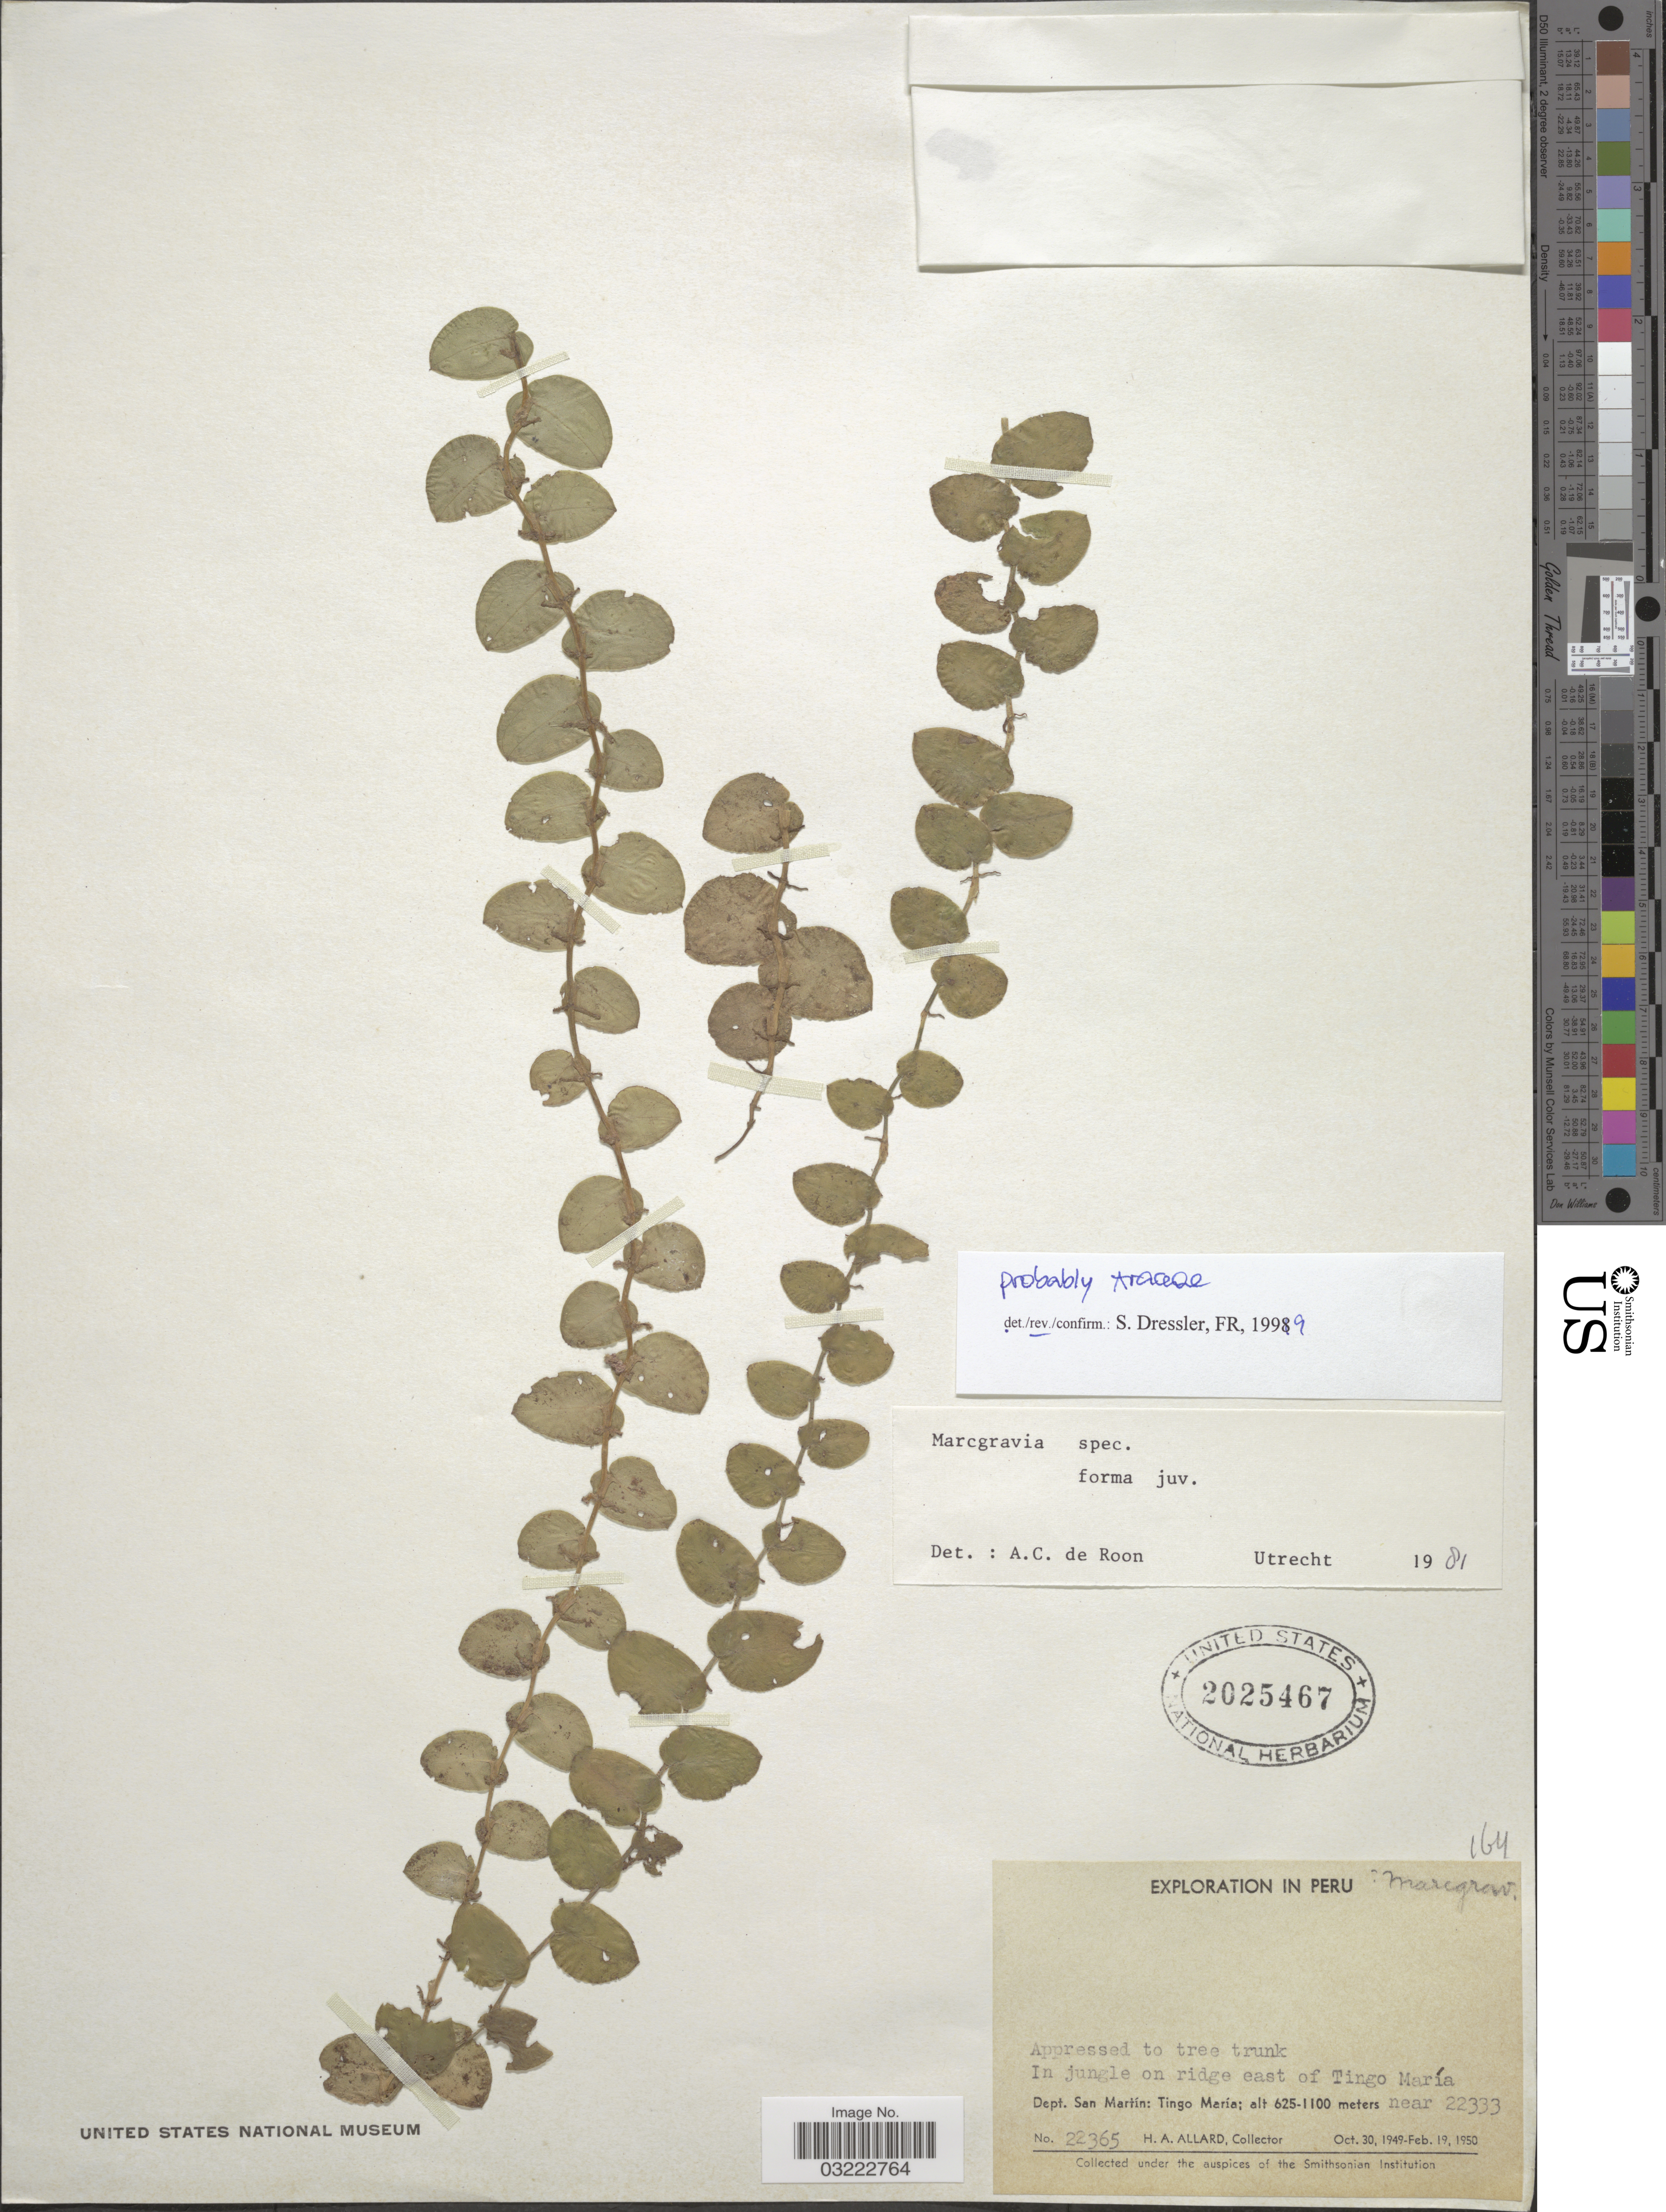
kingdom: Plantae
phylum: Tracheophyta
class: Liliopsida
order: Alismatales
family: Araceae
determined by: Dressler, S., (FR), Forschungsinstitut Und Naturmuseum Senckenberg (GERMANY)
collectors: H. A. Allard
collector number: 22365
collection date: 1949-10-30/1950-02-19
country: Peru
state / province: San Martín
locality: In jungle on ridge east of Tino María near 22333, Dept. San Martín: Tingo María.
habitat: in jungle on ridge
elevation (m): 625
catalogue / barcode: US 2025467